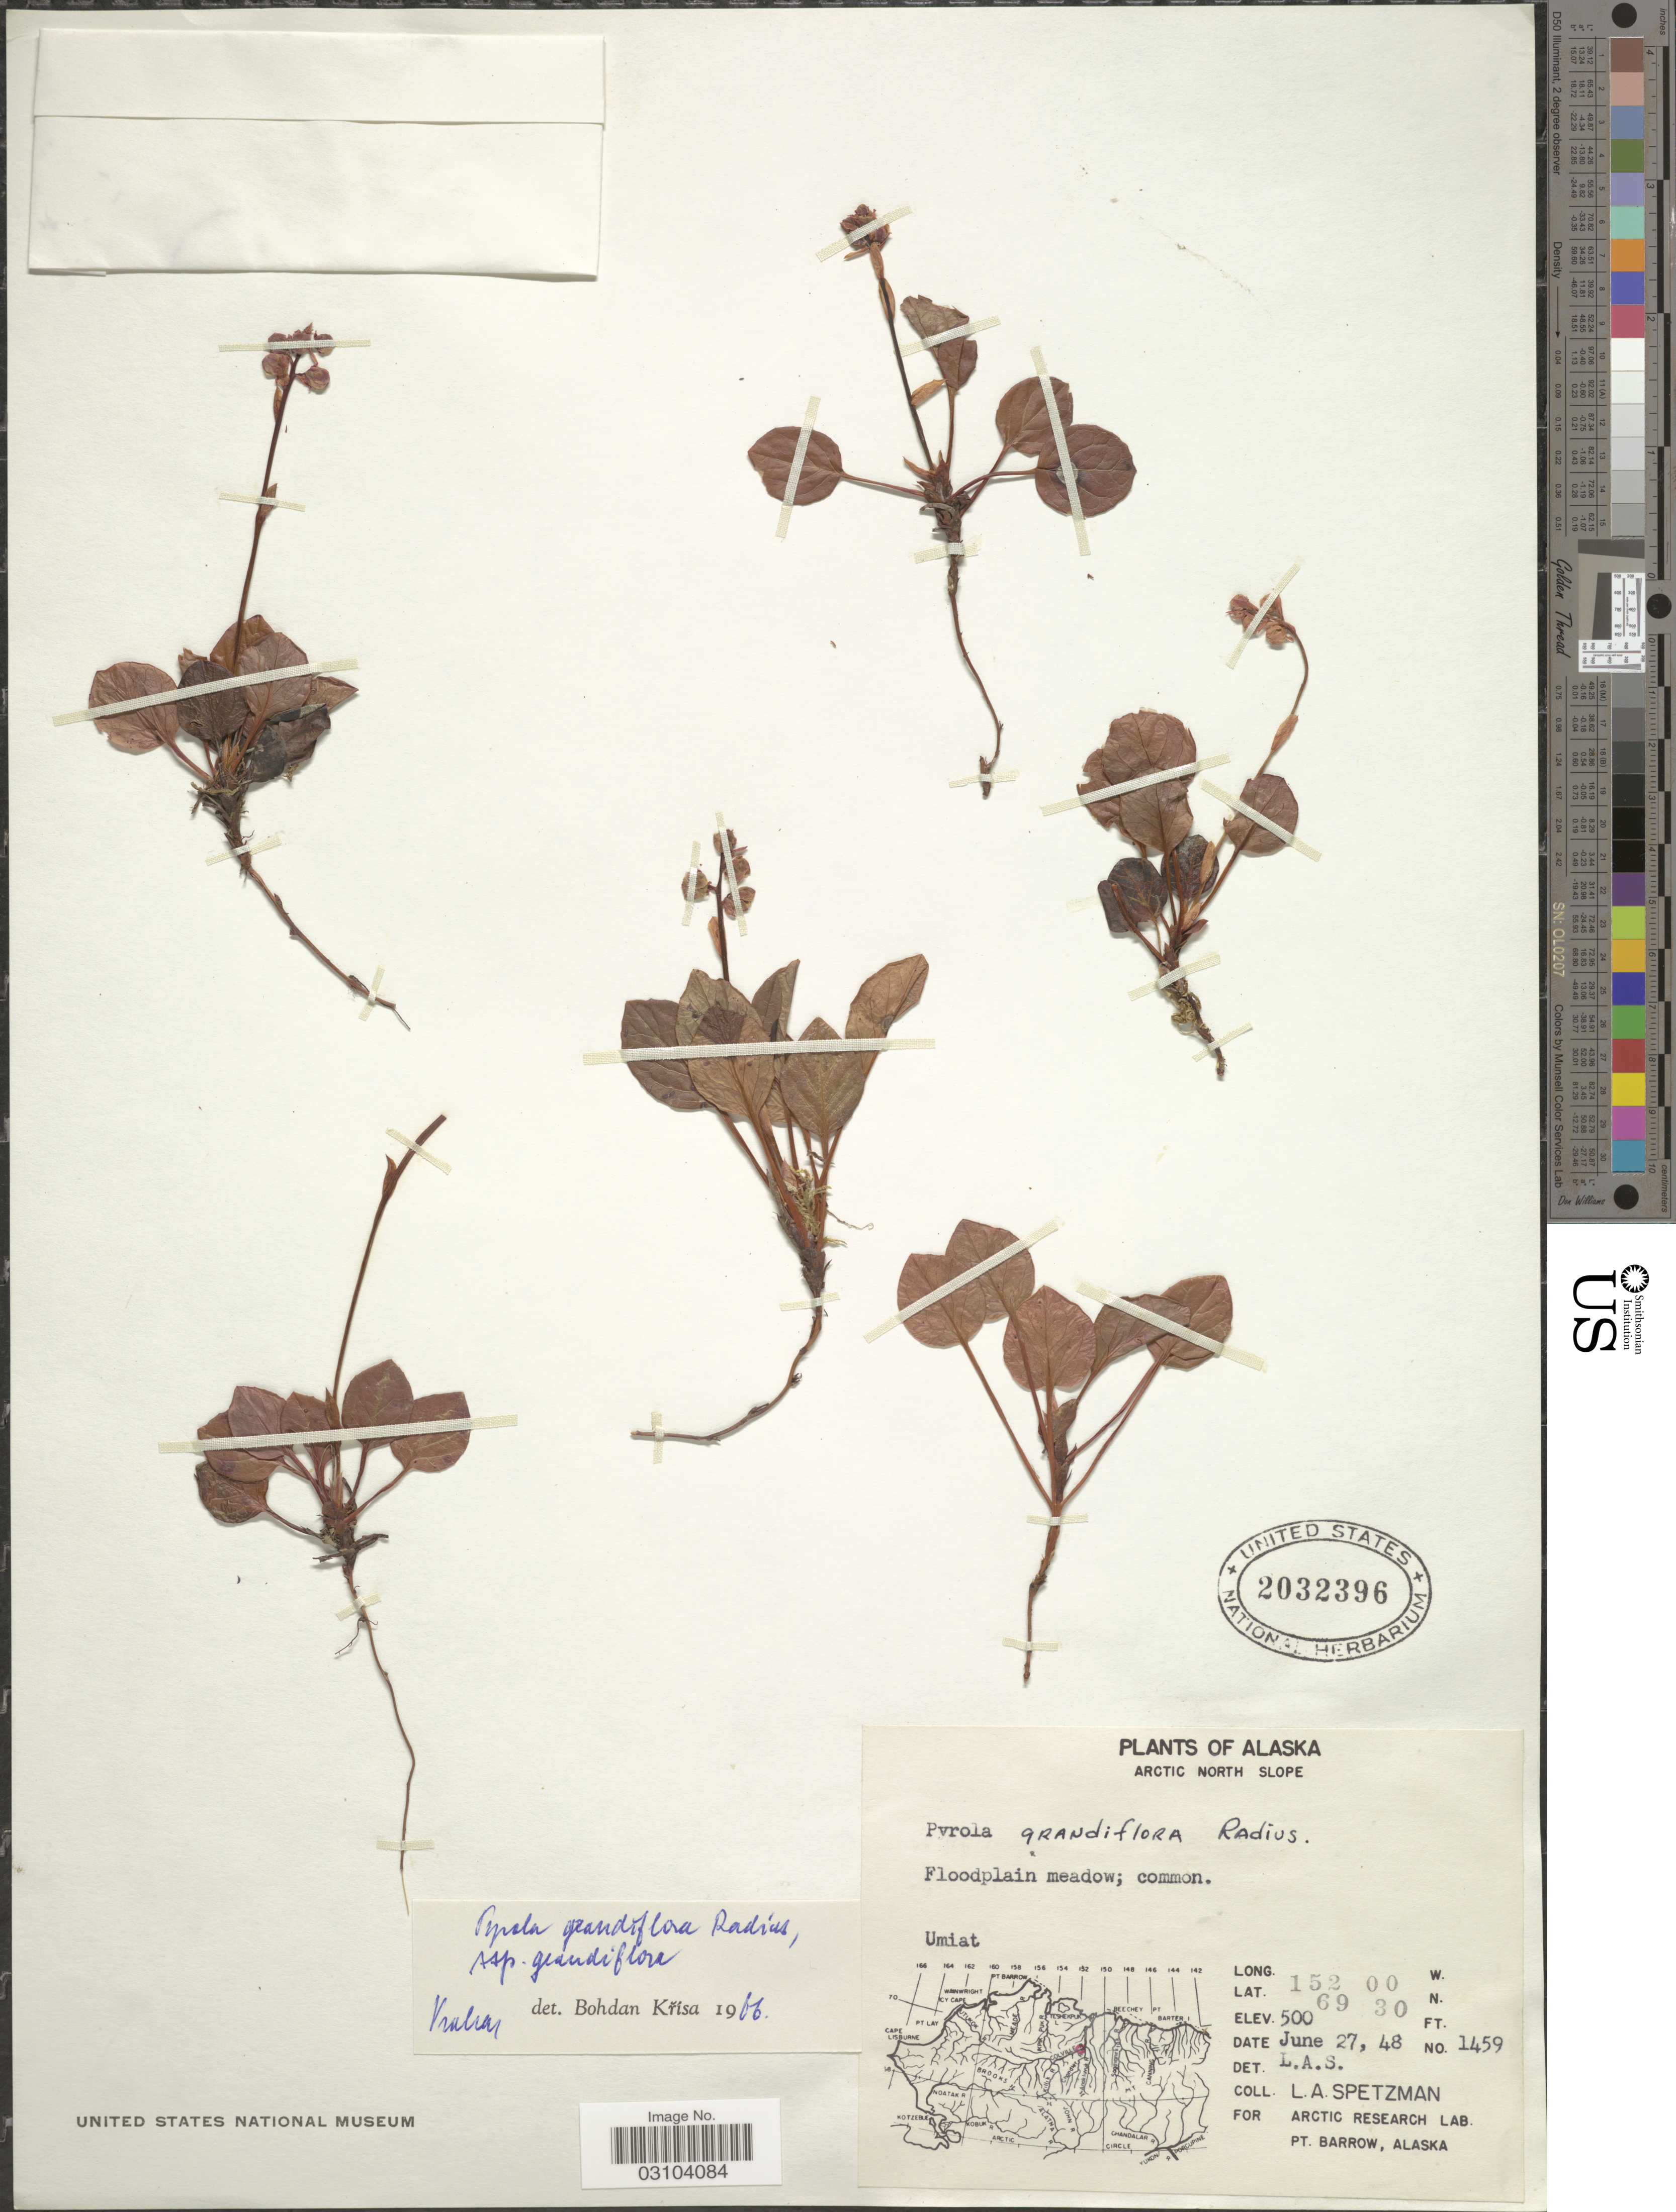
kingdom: Plantae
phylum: Tracheophyta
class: Magnoliopsida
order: Ericales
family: Ericaceae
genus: Pyrola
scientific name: Pyrola grandiflora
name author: Radius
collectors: L. Spetzman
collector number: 1459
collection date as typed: Transcribed d/m/y: 27/6/48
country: United States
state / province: Alaska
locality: Arctic North Slope, Umiat.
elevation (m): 152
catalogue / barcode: US 2032396